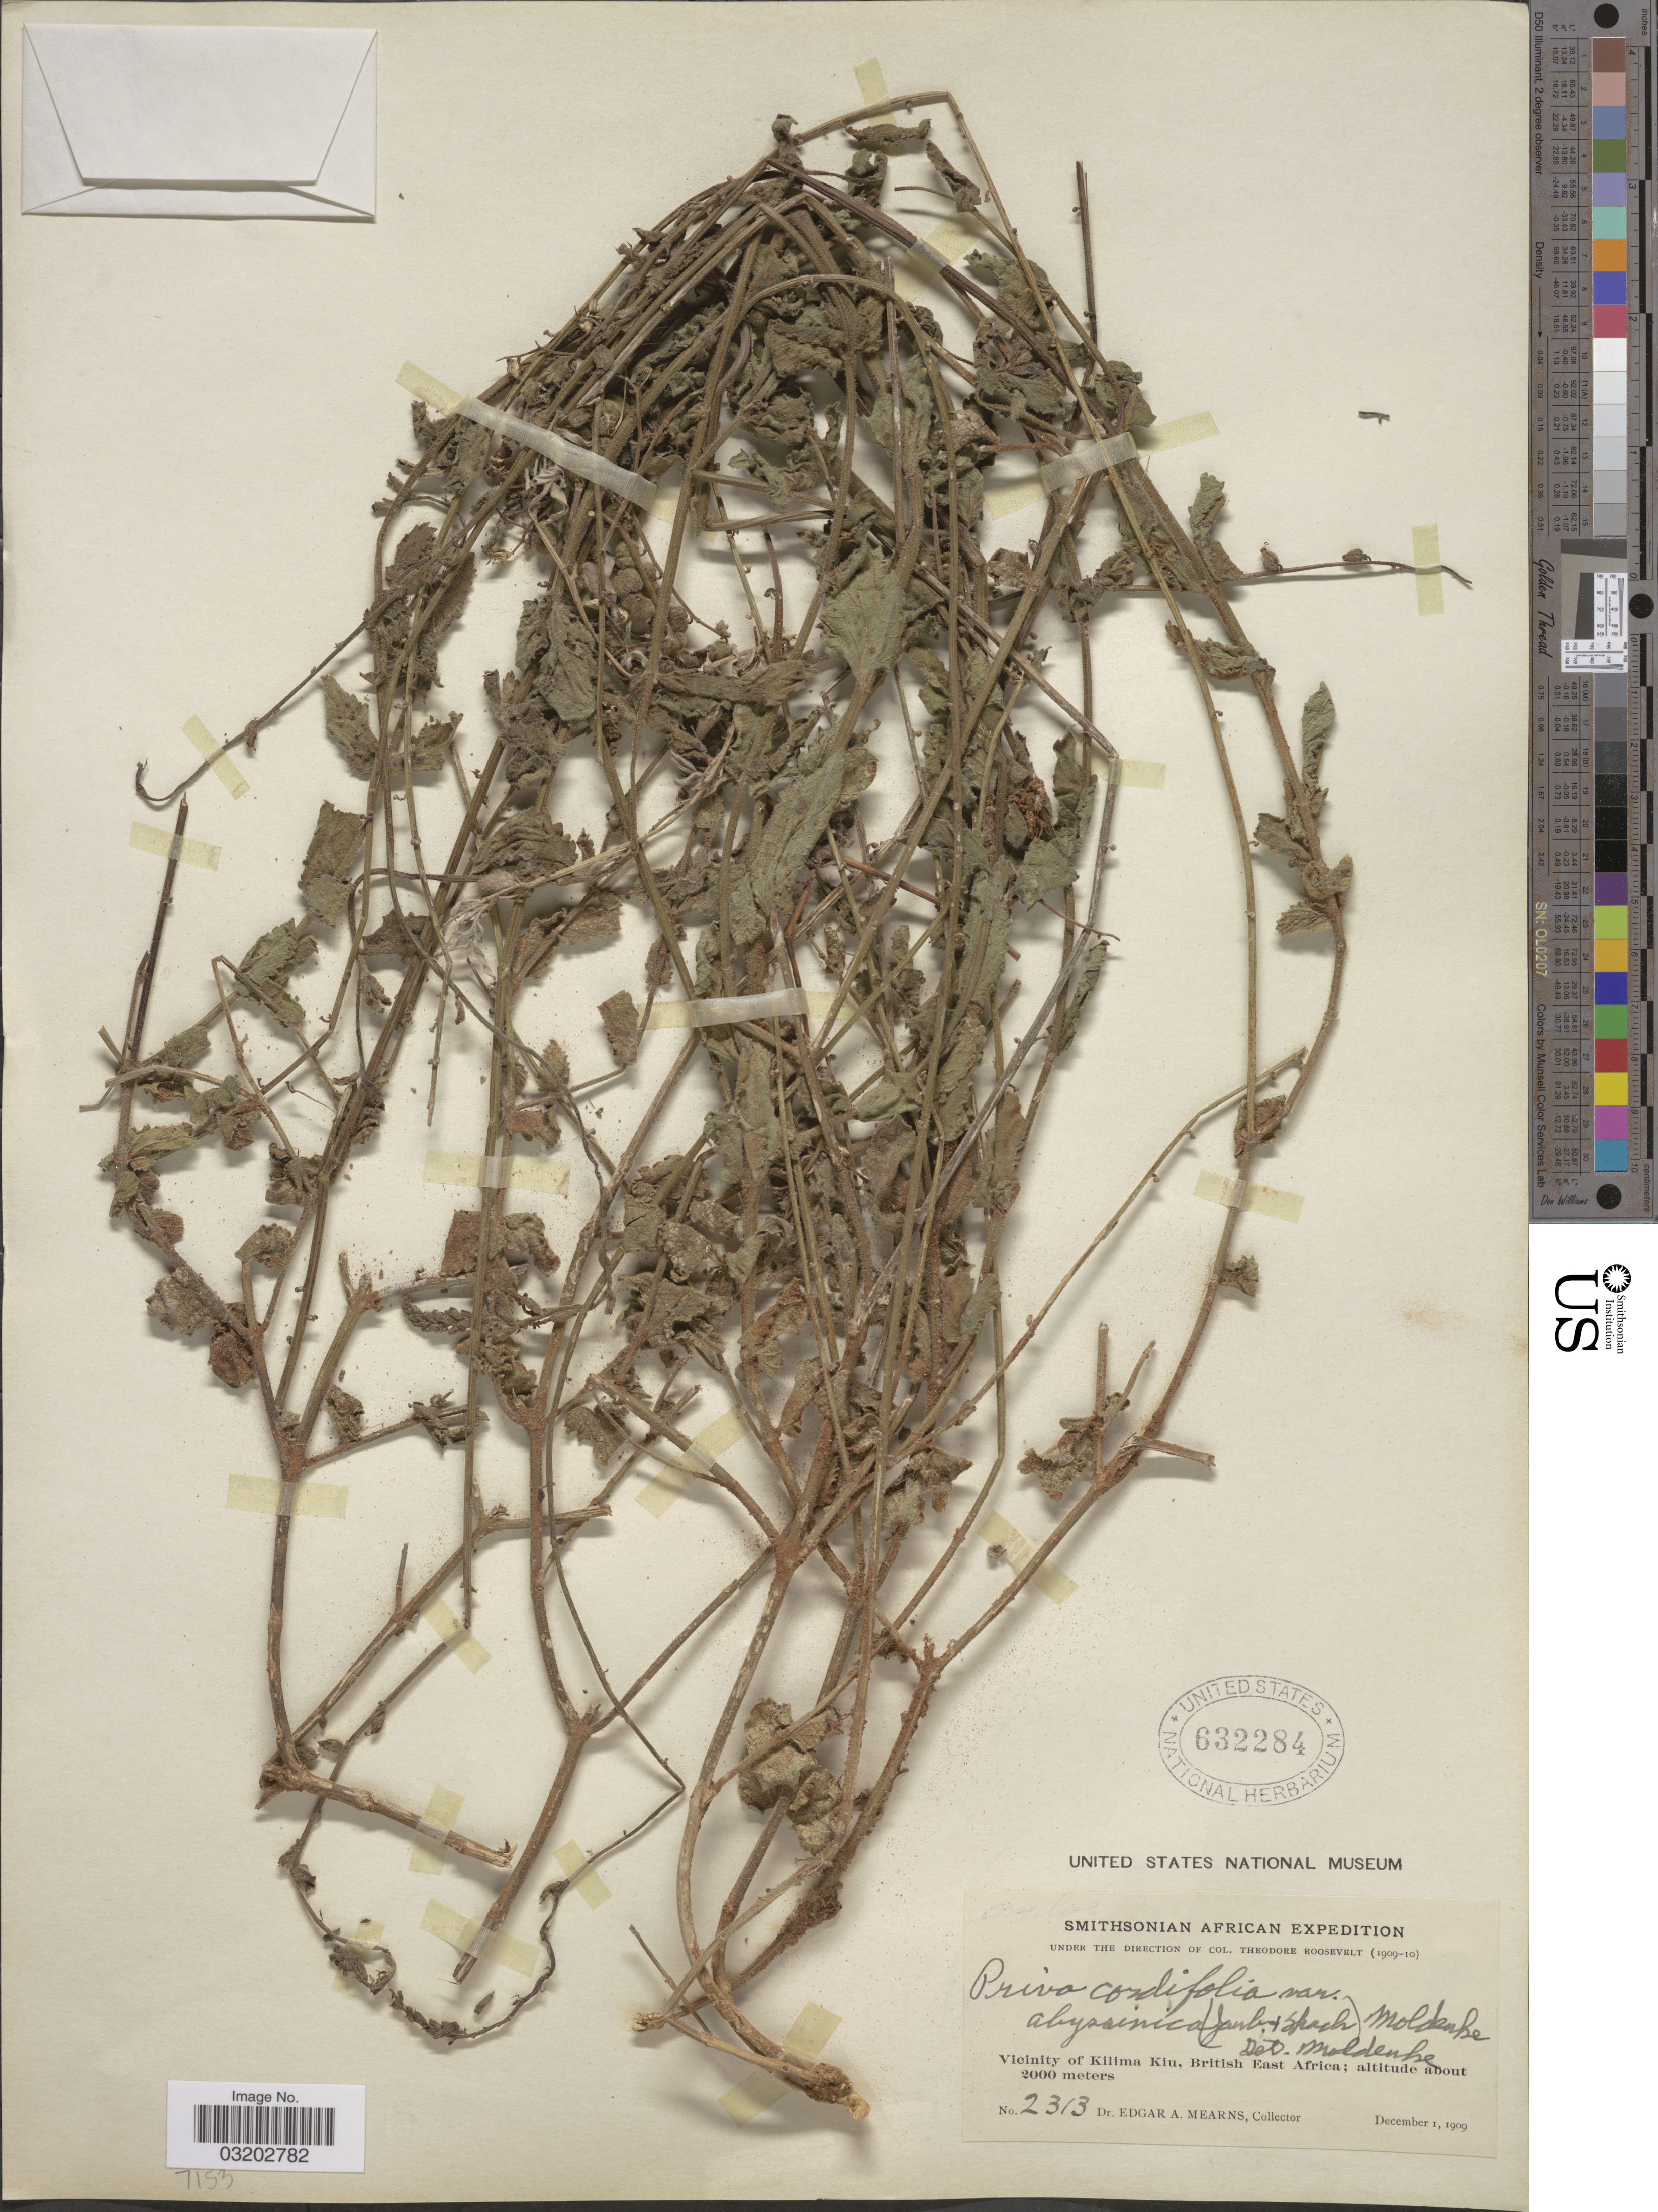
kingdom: Plantae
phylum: Tracheophyta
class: Magnoliopsida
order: Lamiales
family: Verbenaceae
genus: Priva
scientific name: Priva adhaerens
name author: (Forssk.) Chiov.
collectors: E. A. Mearns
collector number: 2313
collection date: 1909-12-01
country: Kenya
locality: Vicinity of Kilima Kiu, British East Africa.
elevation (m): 2000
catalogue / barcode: US 632284